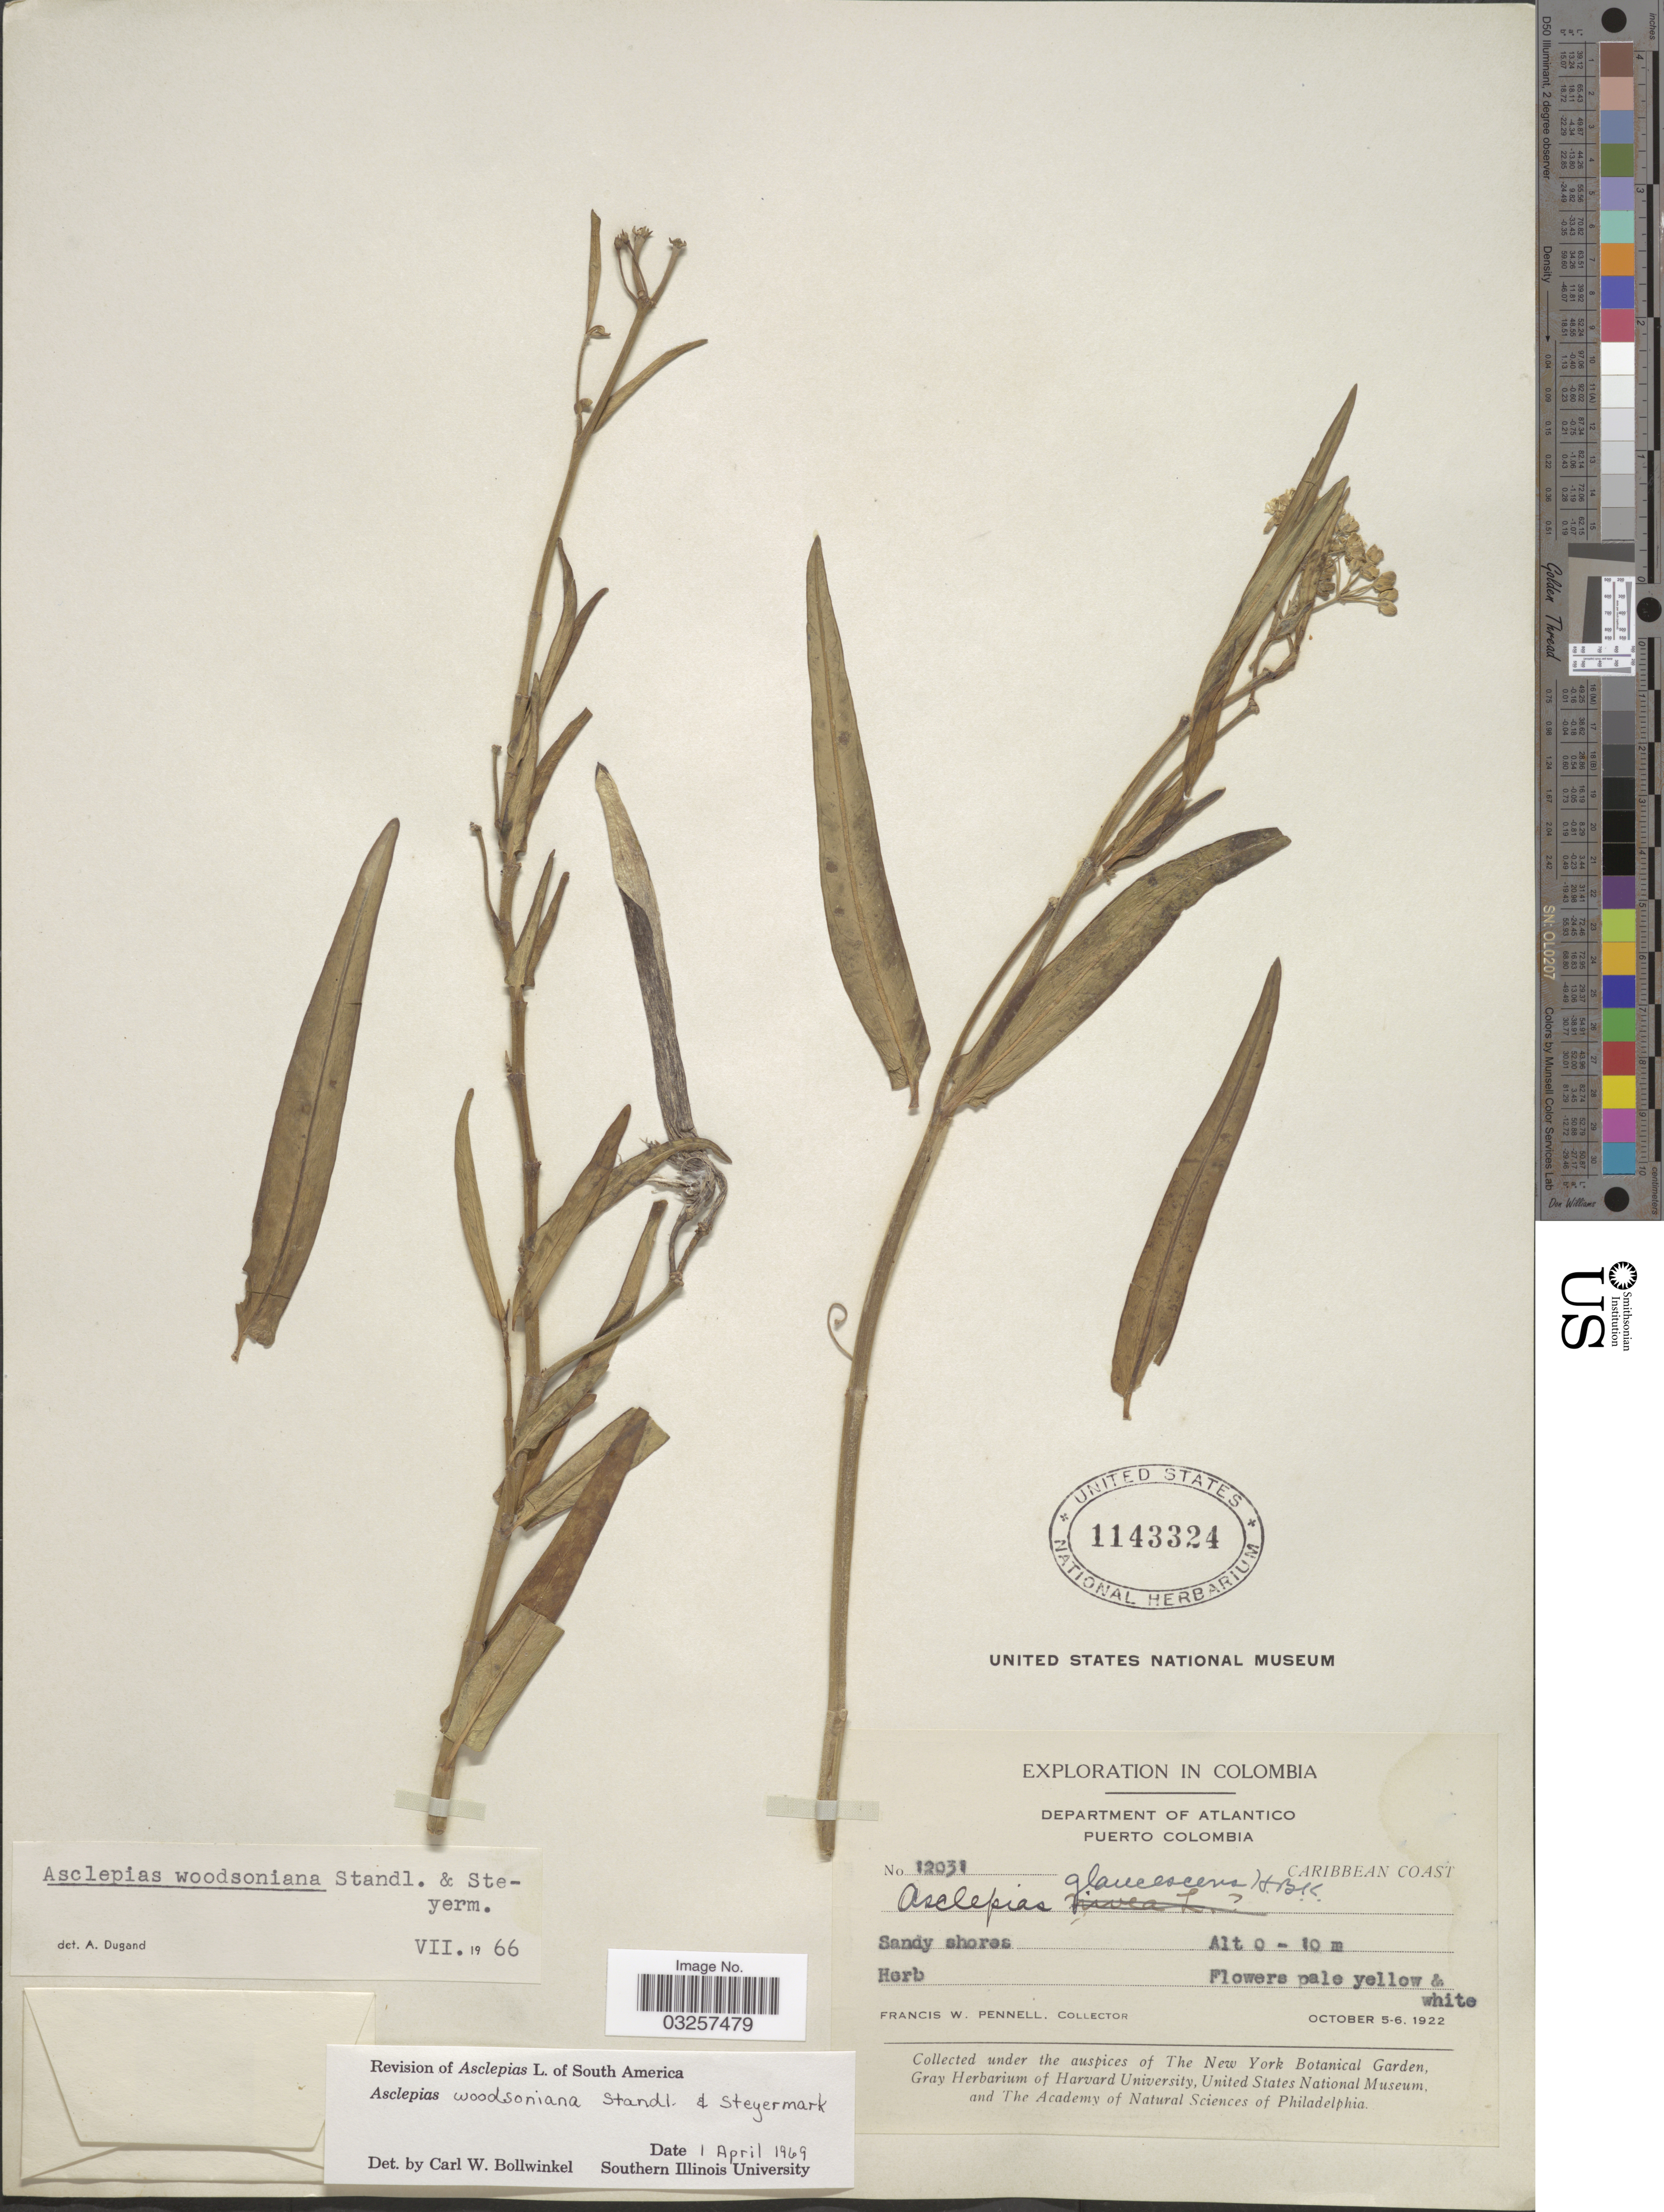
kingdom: Plantae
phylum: Tracheophyta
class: Magnoliopsida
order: Gentianales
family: Apocynaceae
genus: Asclepias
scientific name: Asclepias woodsoniana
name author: Standl. & Steyerm.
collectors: F. W. Pennell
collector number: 12031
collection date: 1922-10-05/1922-10-06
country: Colombia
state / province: Atlántico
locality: Department of Atlantico. Puerto Colombia. Caribbean Coast.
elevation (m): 0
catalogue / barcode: US 1143324